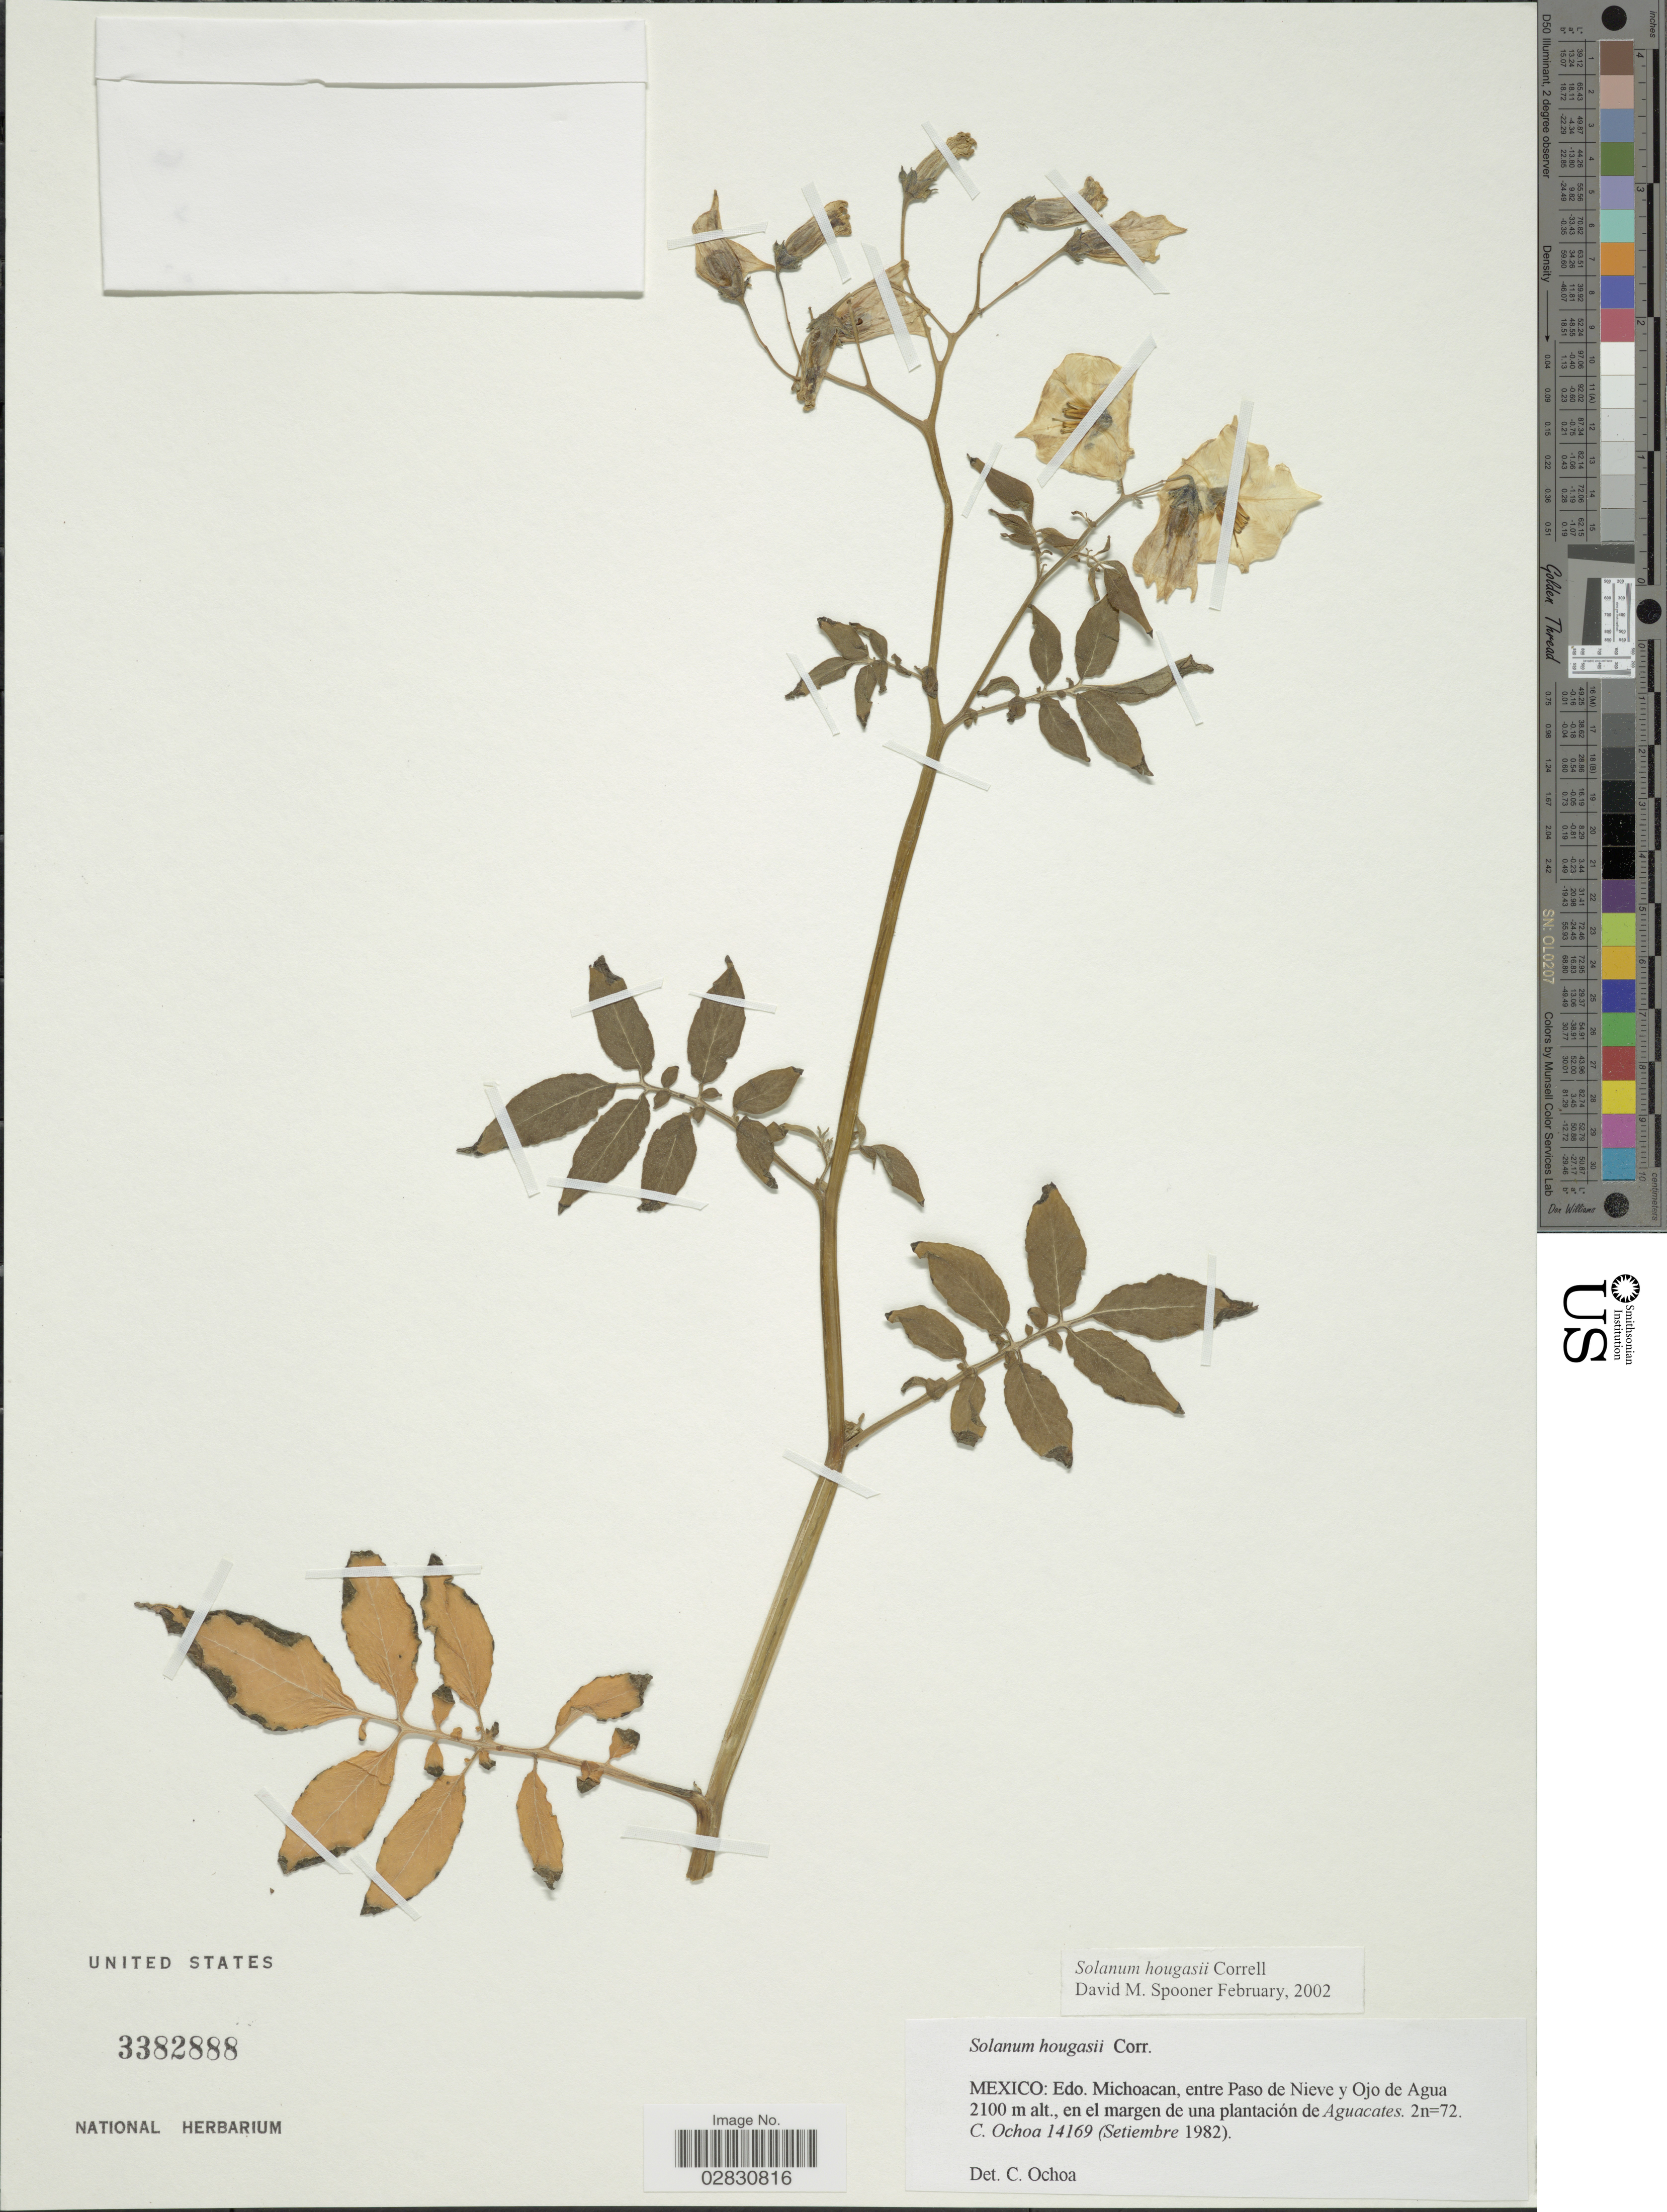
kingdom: Plantae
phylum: Tracheophyta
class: Magnoliopsida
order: Solanales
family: Solanaceae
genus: Solanum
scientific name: Solanum hougasii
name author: Correll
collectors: C. Ochoa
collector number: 14169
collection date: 1982-09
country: Mexico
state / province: Michoacán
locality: Edo. Michoacán, entre Paso de Nieve y Ojo de Agua, en el margen de una plantación de Aguacates.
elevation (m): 2100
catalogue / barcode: US 3382888